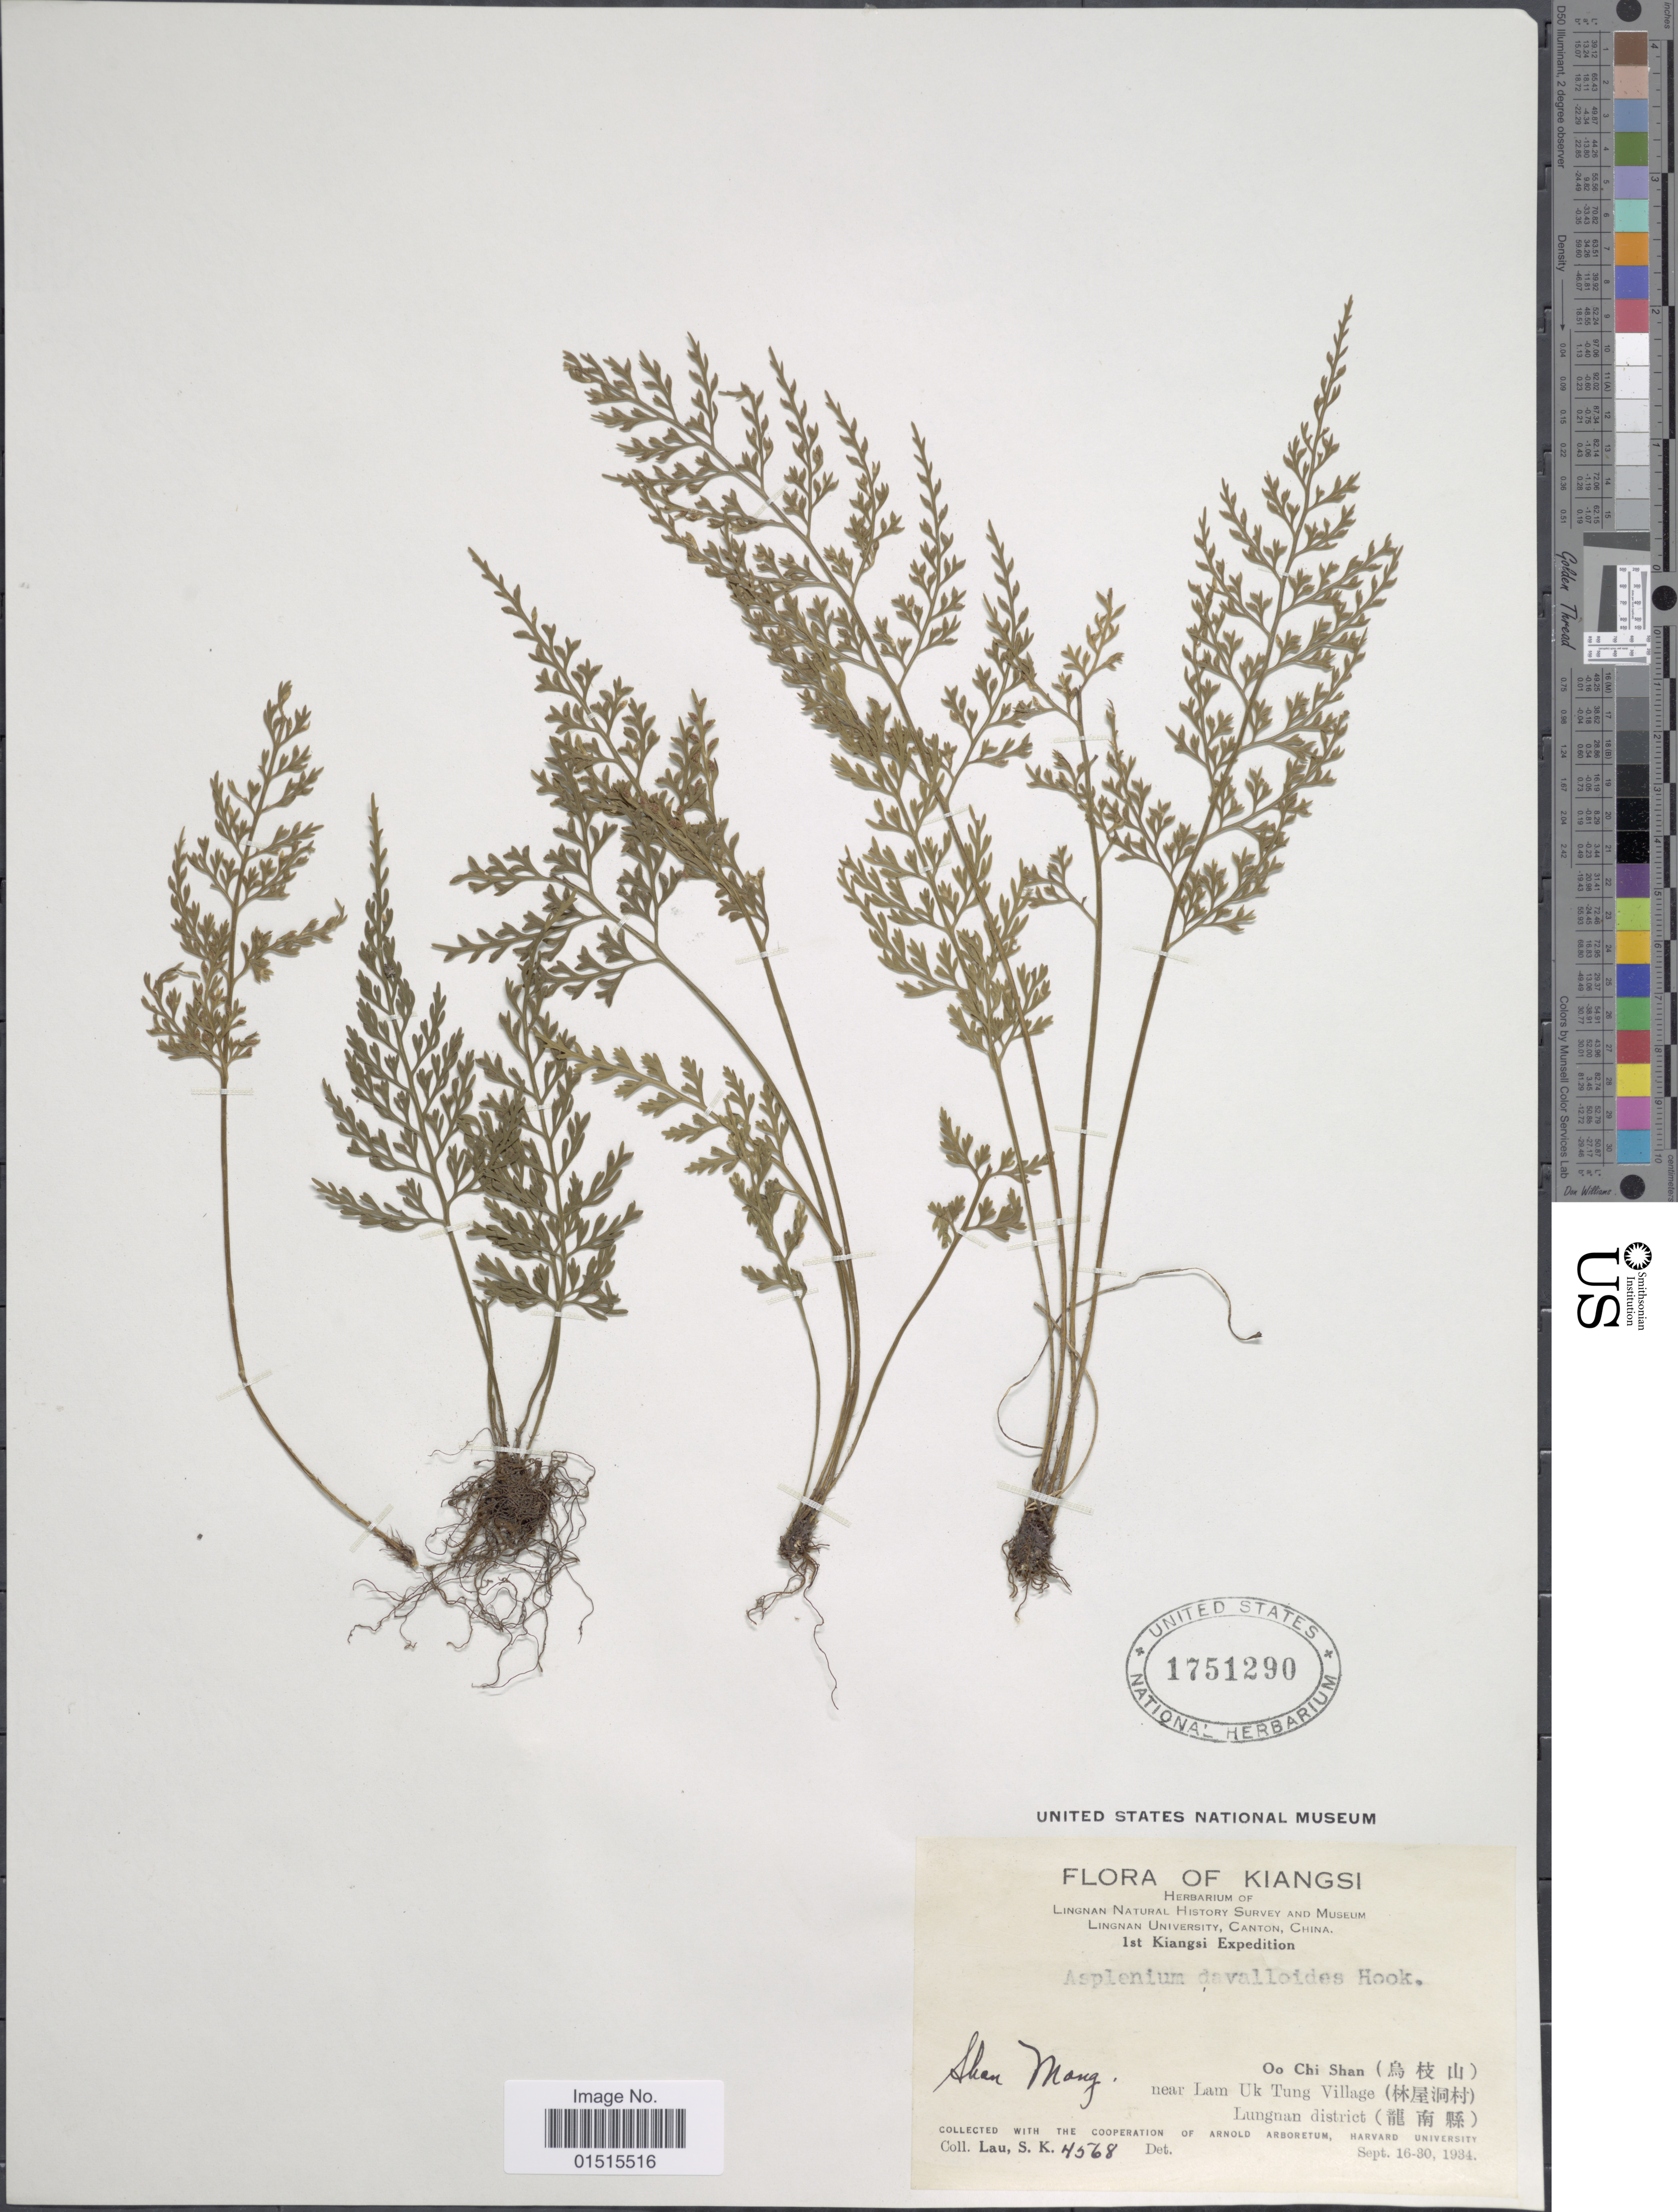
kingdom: Plantae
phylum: Tracheophyta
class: Polypodiopsida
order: Polypodiales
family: Aspleniaceae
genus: Asplenium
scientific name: Asplenium ritoense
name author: Hayata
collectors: S. K. Lau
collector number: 4568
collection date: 1934-09-16/1934-09-30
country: China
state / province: Jiangxi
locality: Kiangsi, Canton, Oo Chi Shan near Lam Uk Tung Village, Lungnan district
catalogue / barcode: US 1751290